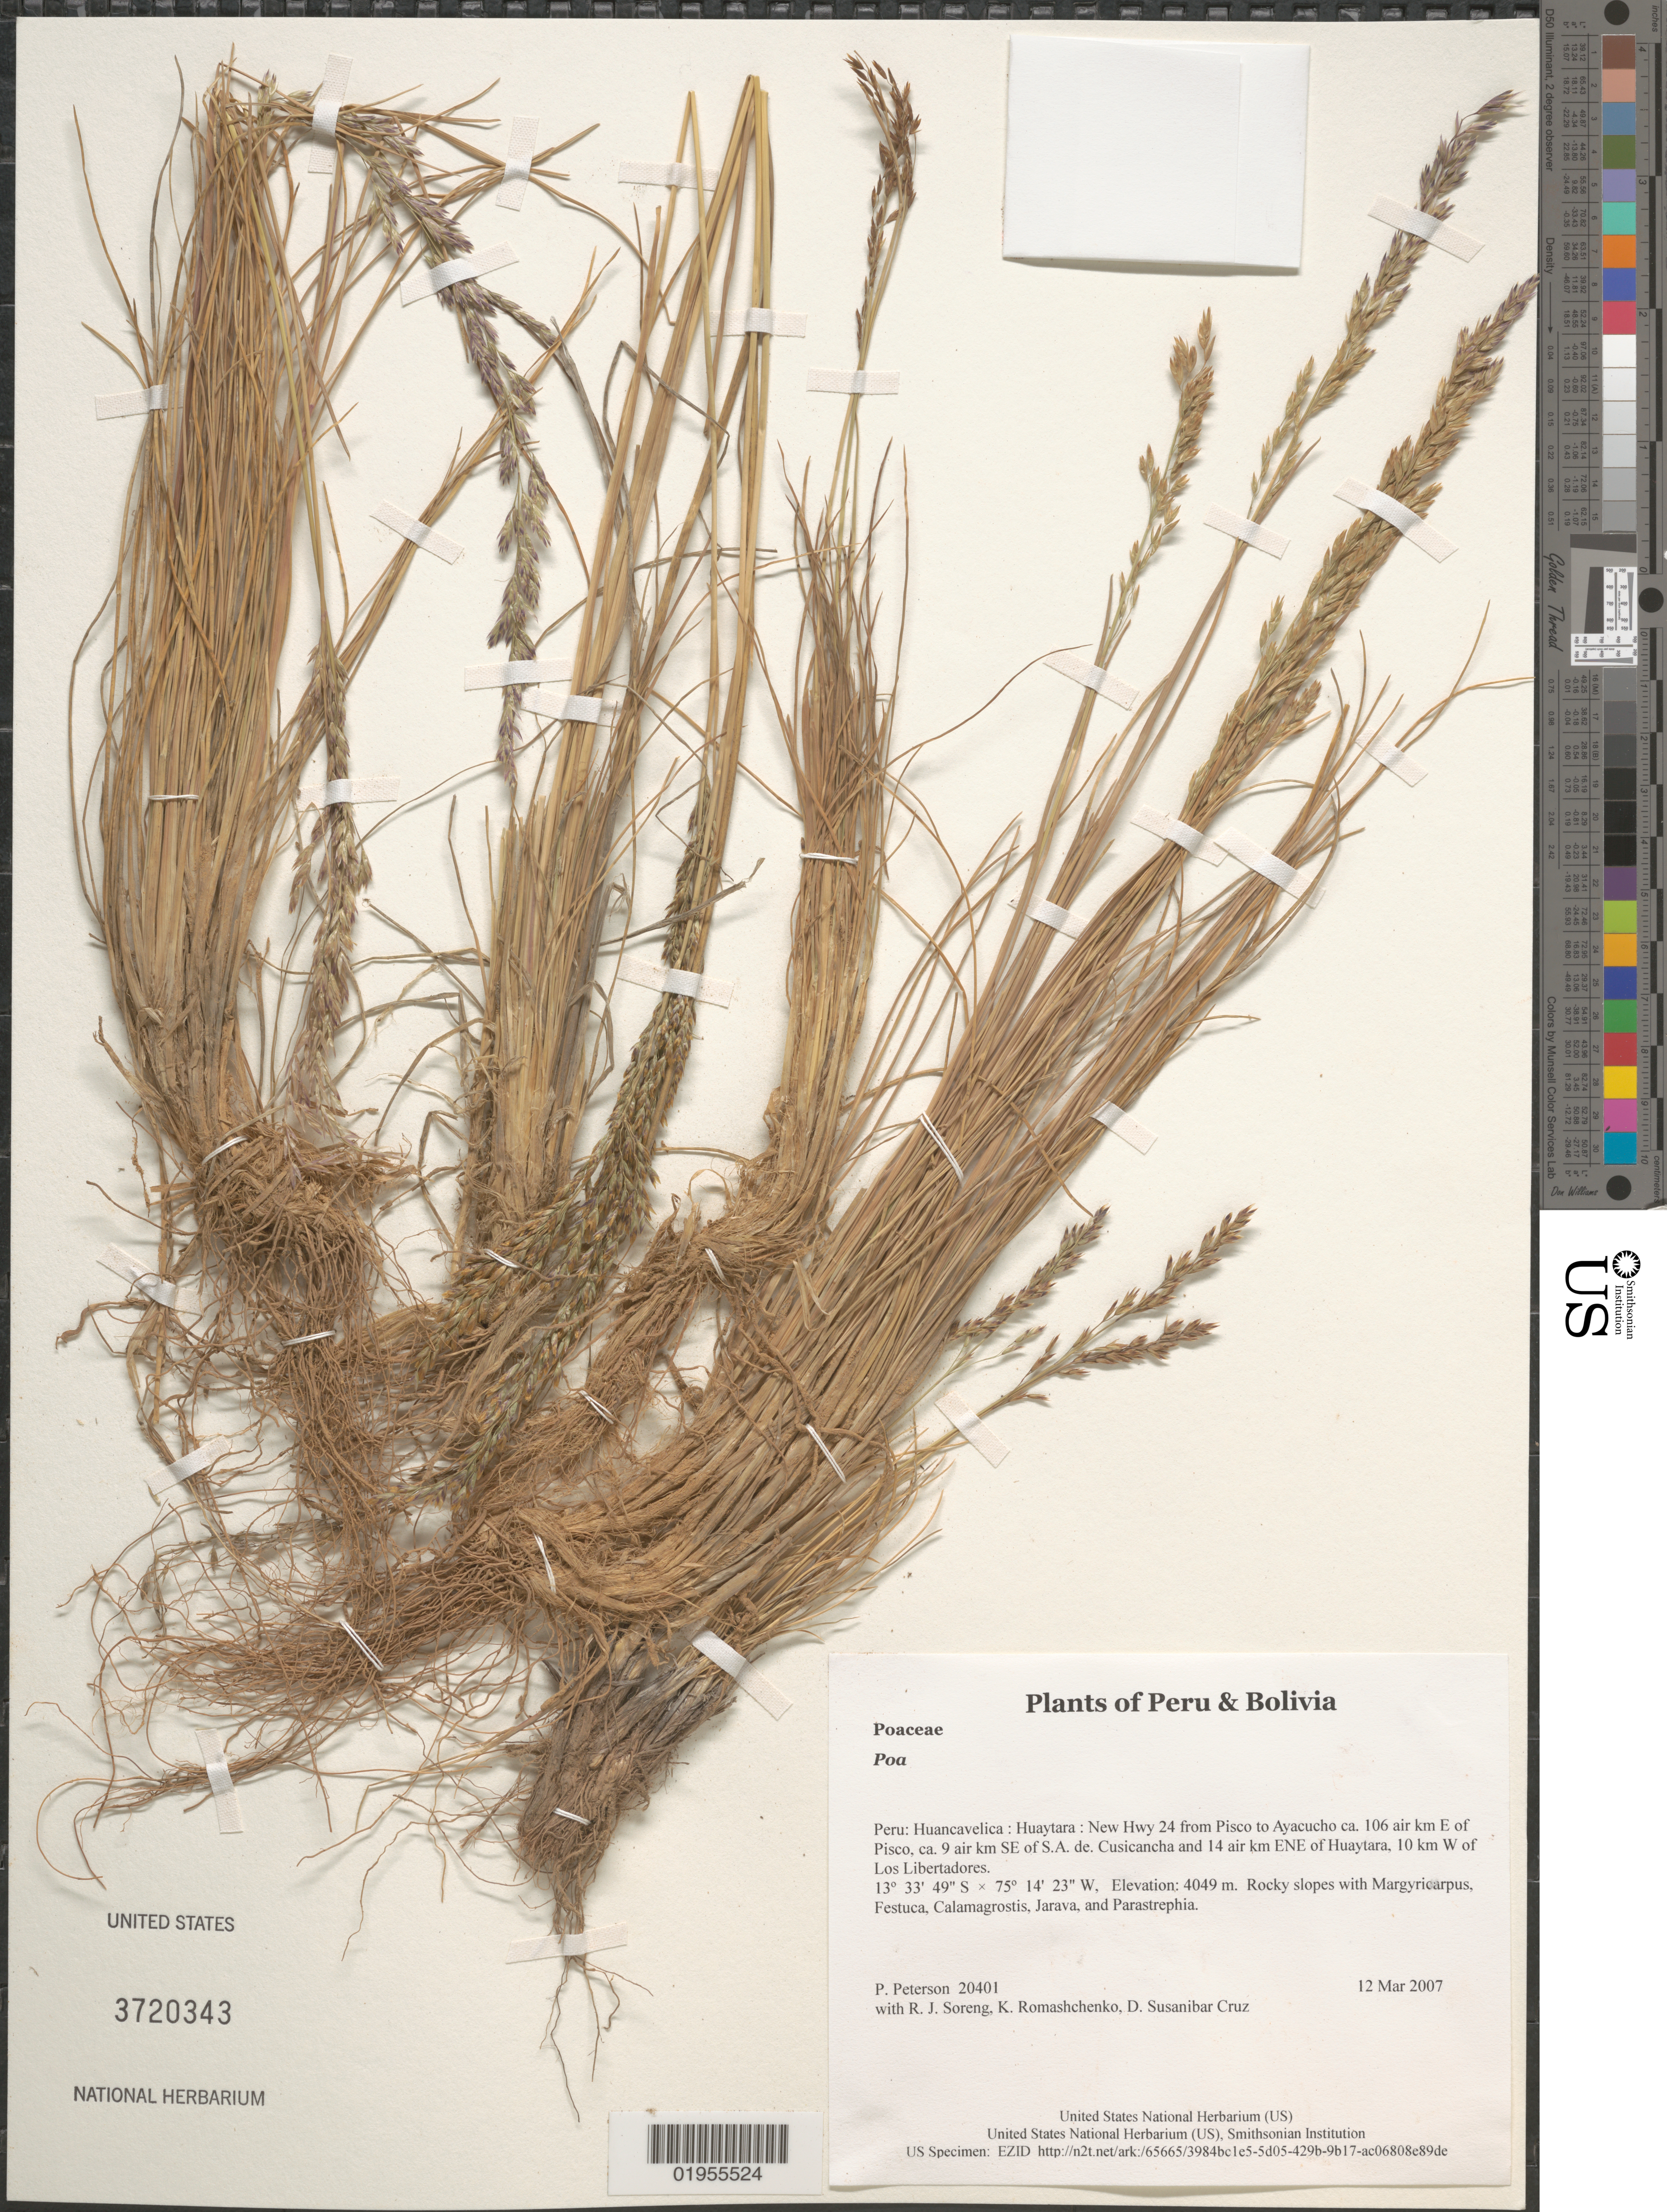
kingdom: Plantae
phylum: Tracheophyta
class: Liliopsida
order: Poales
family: Poaceae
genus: Poa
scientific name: Poa sp.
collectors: P. M. Peterson, R. J. Soreng, K. Romashchenko & D. Susanibar Cruz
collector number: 20401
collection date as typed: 12 Mar 2007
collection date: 2007-03-12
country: Peru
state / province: Huancavelica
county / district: Huaytara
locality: New Hwy 24 from Pisco to Ayacucho ca. 106 air km E of Pisco, ca. 9 air km SE of S.A. de. Cusicancha and 14 air km ENE of Huaytara, 10 km W of Los Libertadores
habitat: Rocky slopes with Margyricarpus, Festuca, Calamagrostis, Jarava, and Parastrephia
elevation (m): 4049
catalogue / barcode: US 3720343